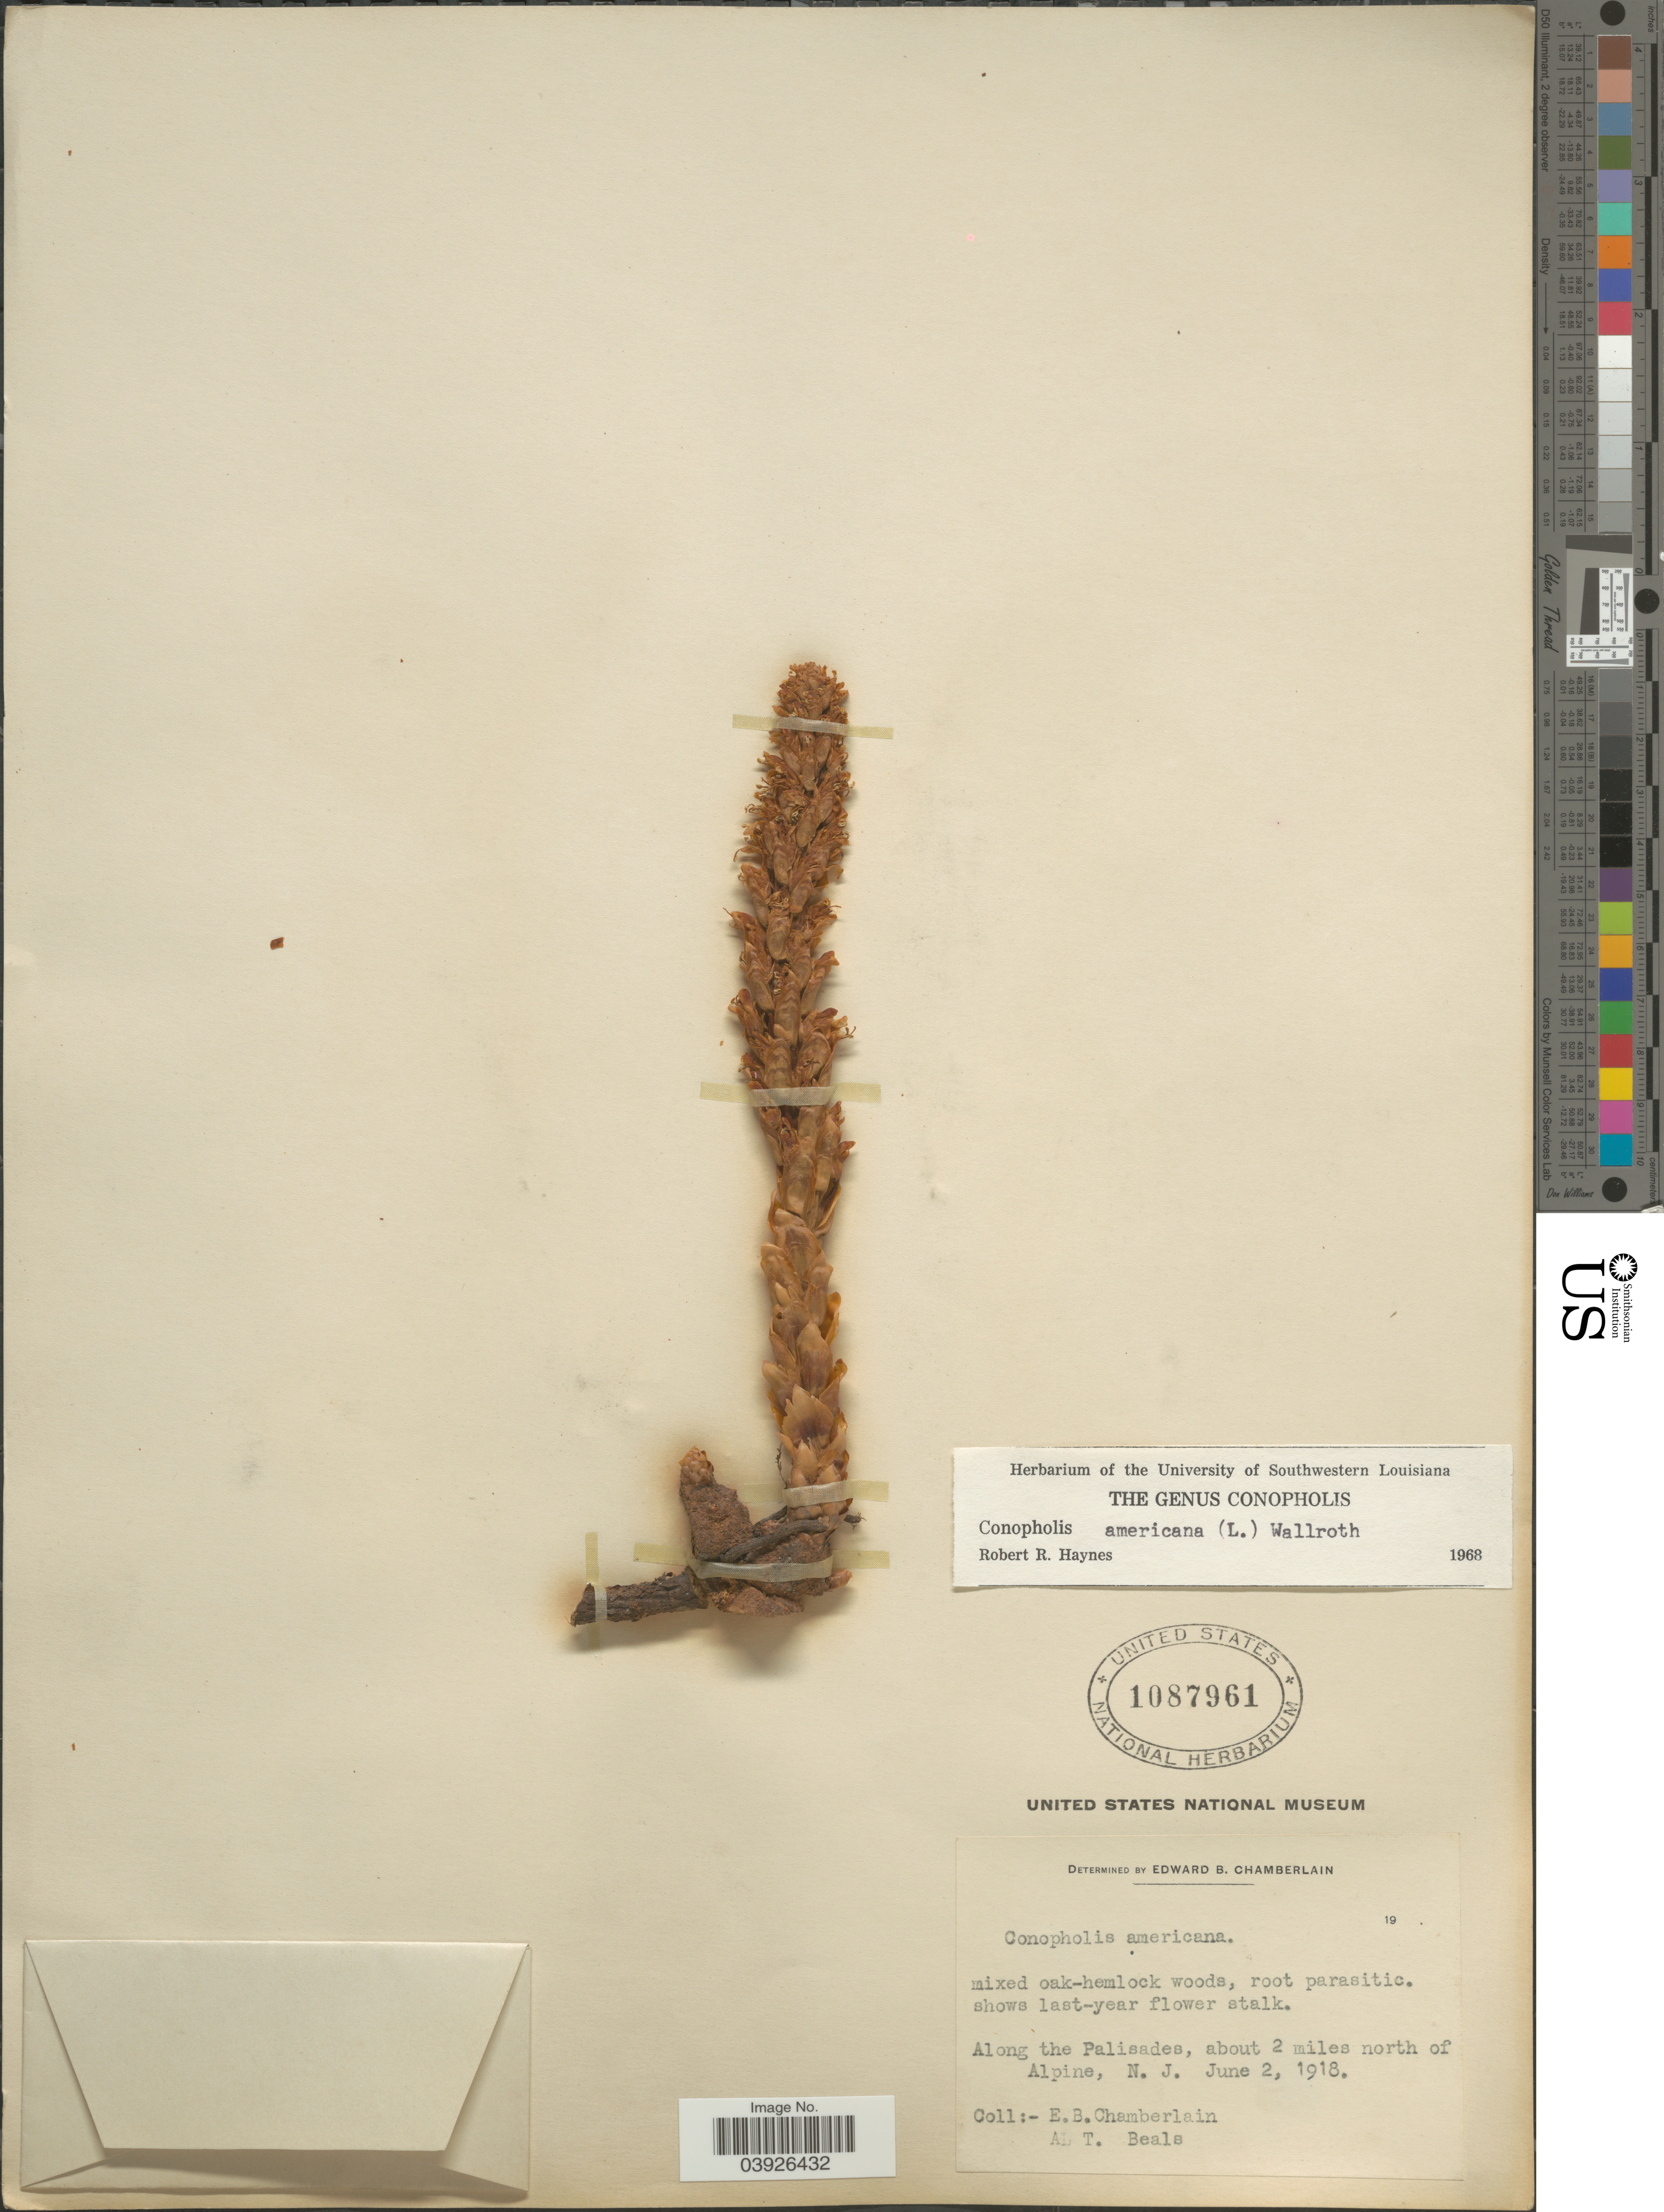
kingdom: Plantae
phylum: Tracheophyta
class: Magnoliopsida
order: Lamiales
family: Orobanchaceae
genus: Conopholis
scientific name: Conopholis americana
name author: (L. f.) Wallr.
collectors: E. Chamberlain & A. T. Beals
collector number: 19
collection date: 1918-06-02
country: United States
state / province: New Jersey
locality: Along the Palisades, about 2 miles north of Alpine.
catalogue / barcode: US 1087961